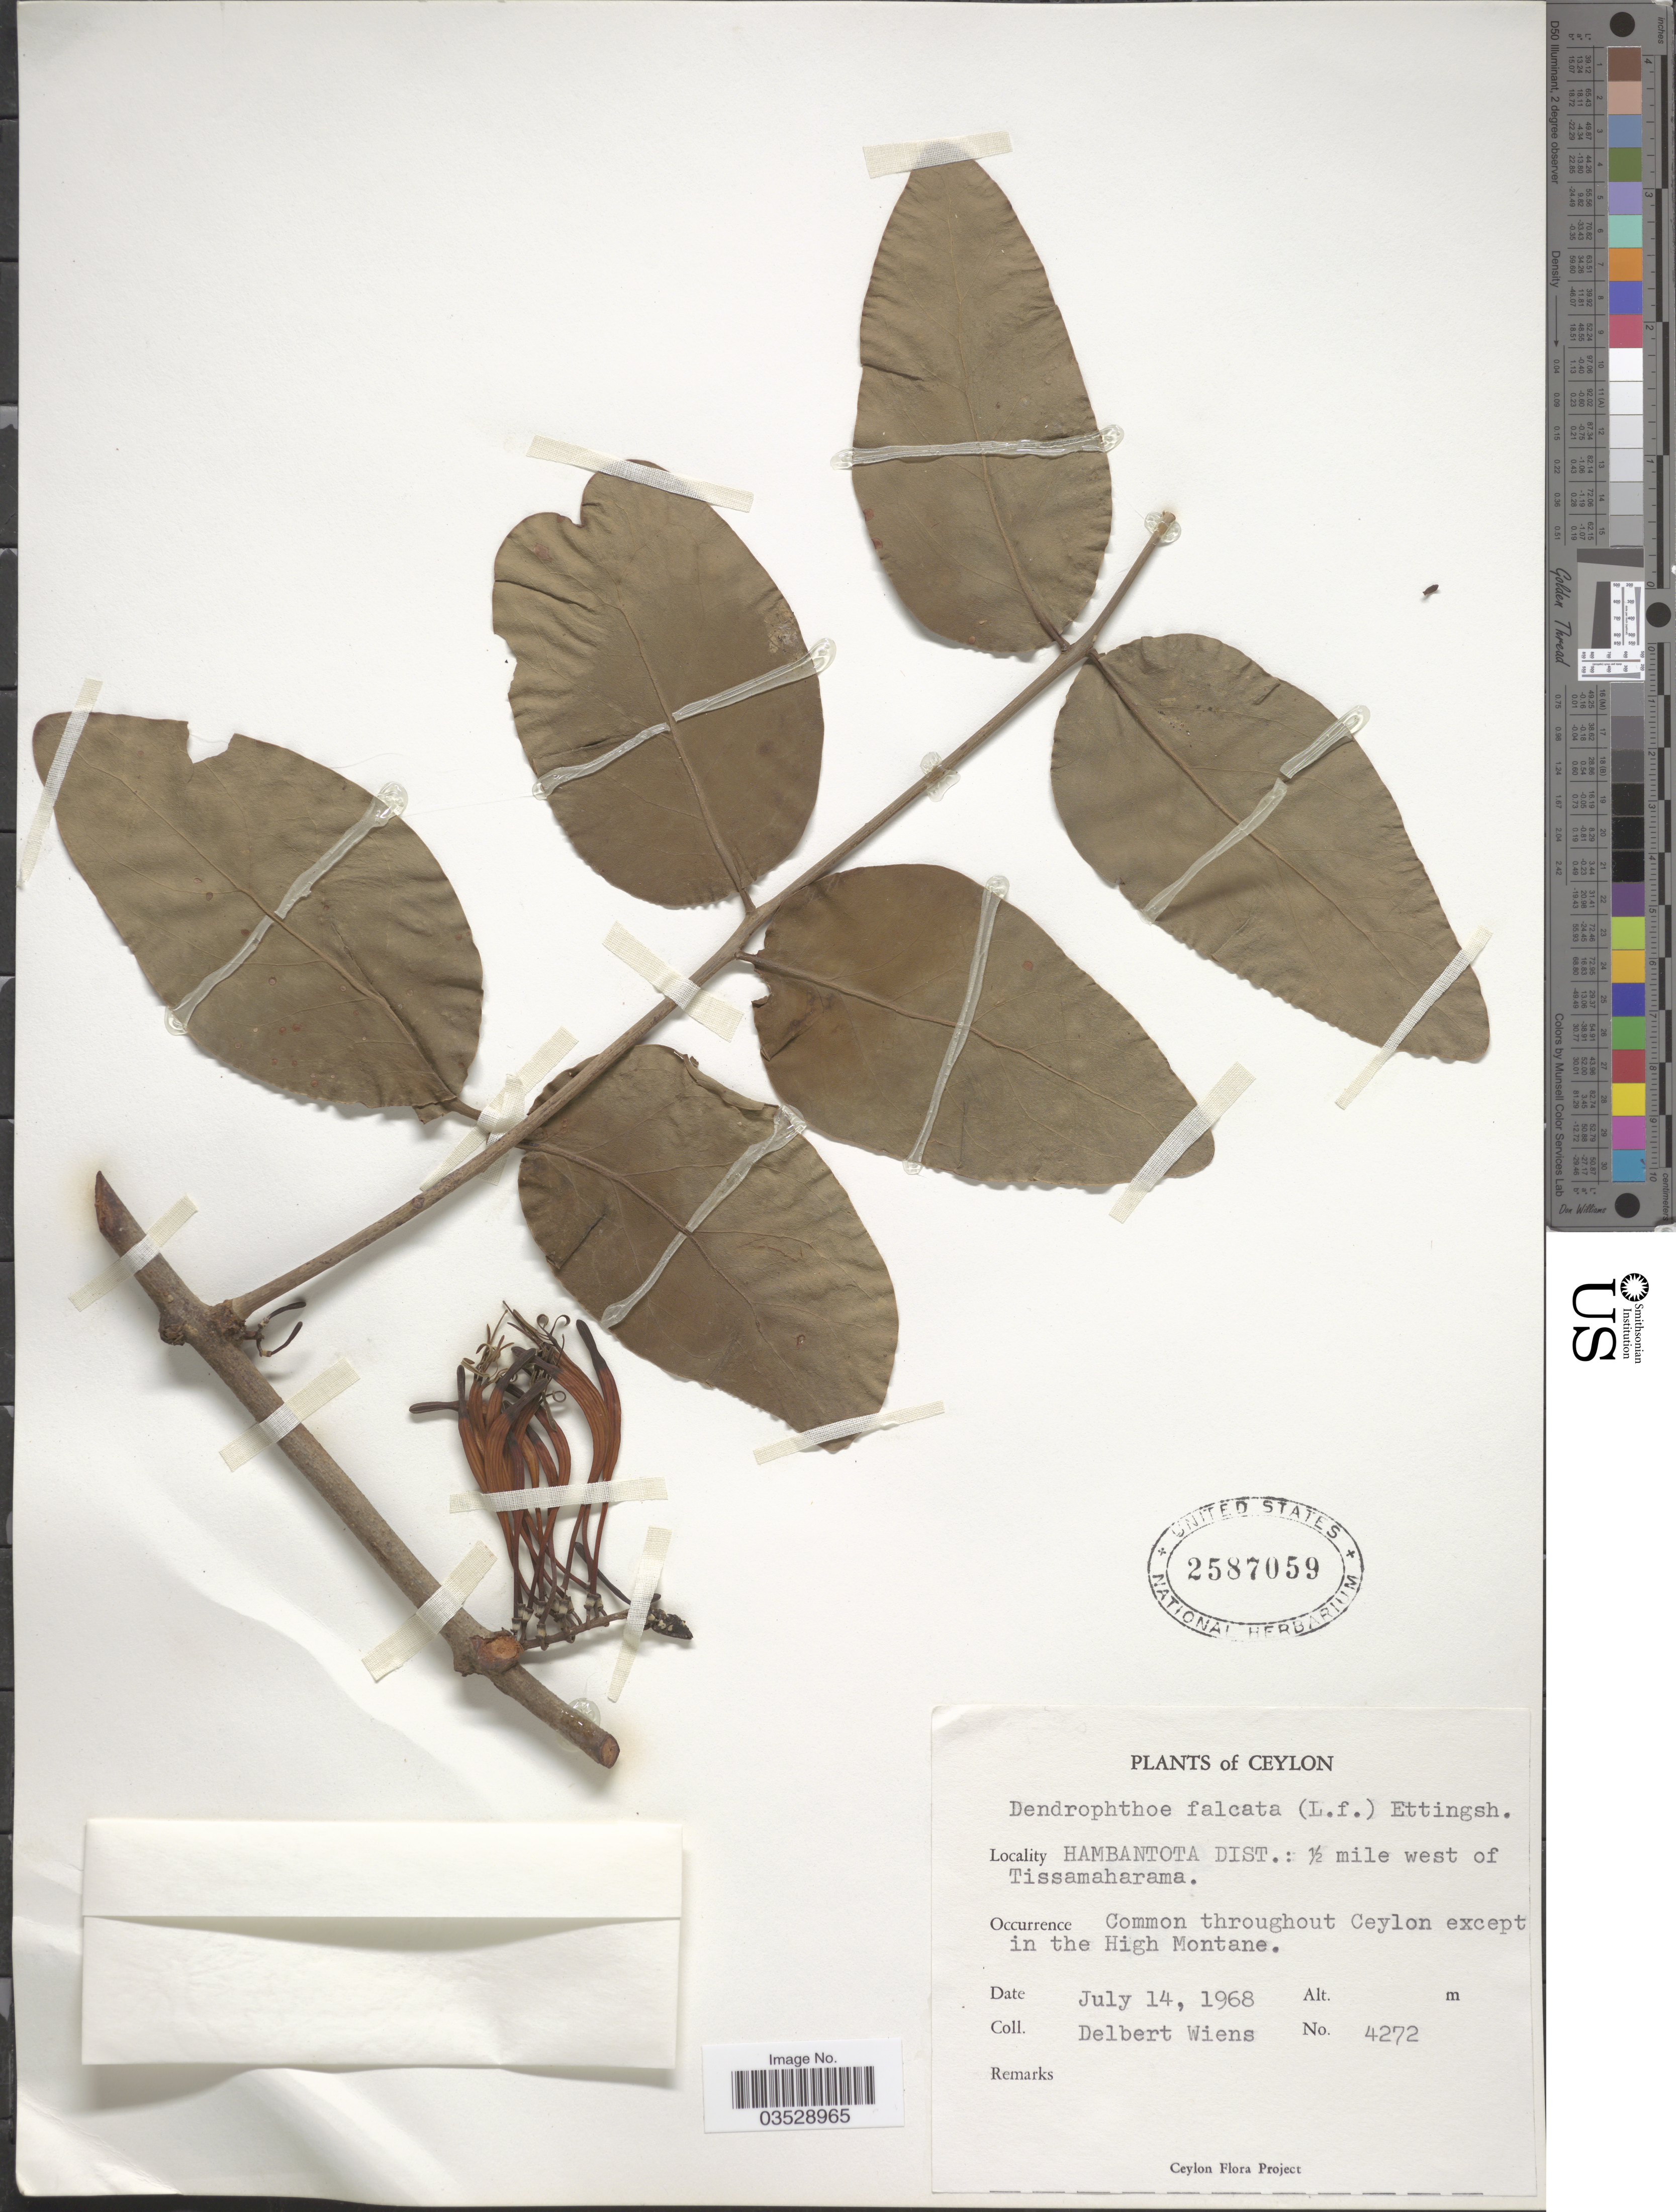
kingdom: Plantae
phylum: Tracheophyta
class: Magnoliopsida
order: Santalales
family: Loranthaceae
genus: Dendrophthoe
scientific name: Dendrophthoe falcata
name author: (L. f.) Ettingsh.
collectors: D. Wiens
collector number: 4272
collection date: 1968-07-14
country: Sri Lanka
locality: Ceylon. Hambantota Dist.: ½ mile west of Tissamaharama. Common through Ceylon except in the High Montane.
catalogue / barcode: US 2587059